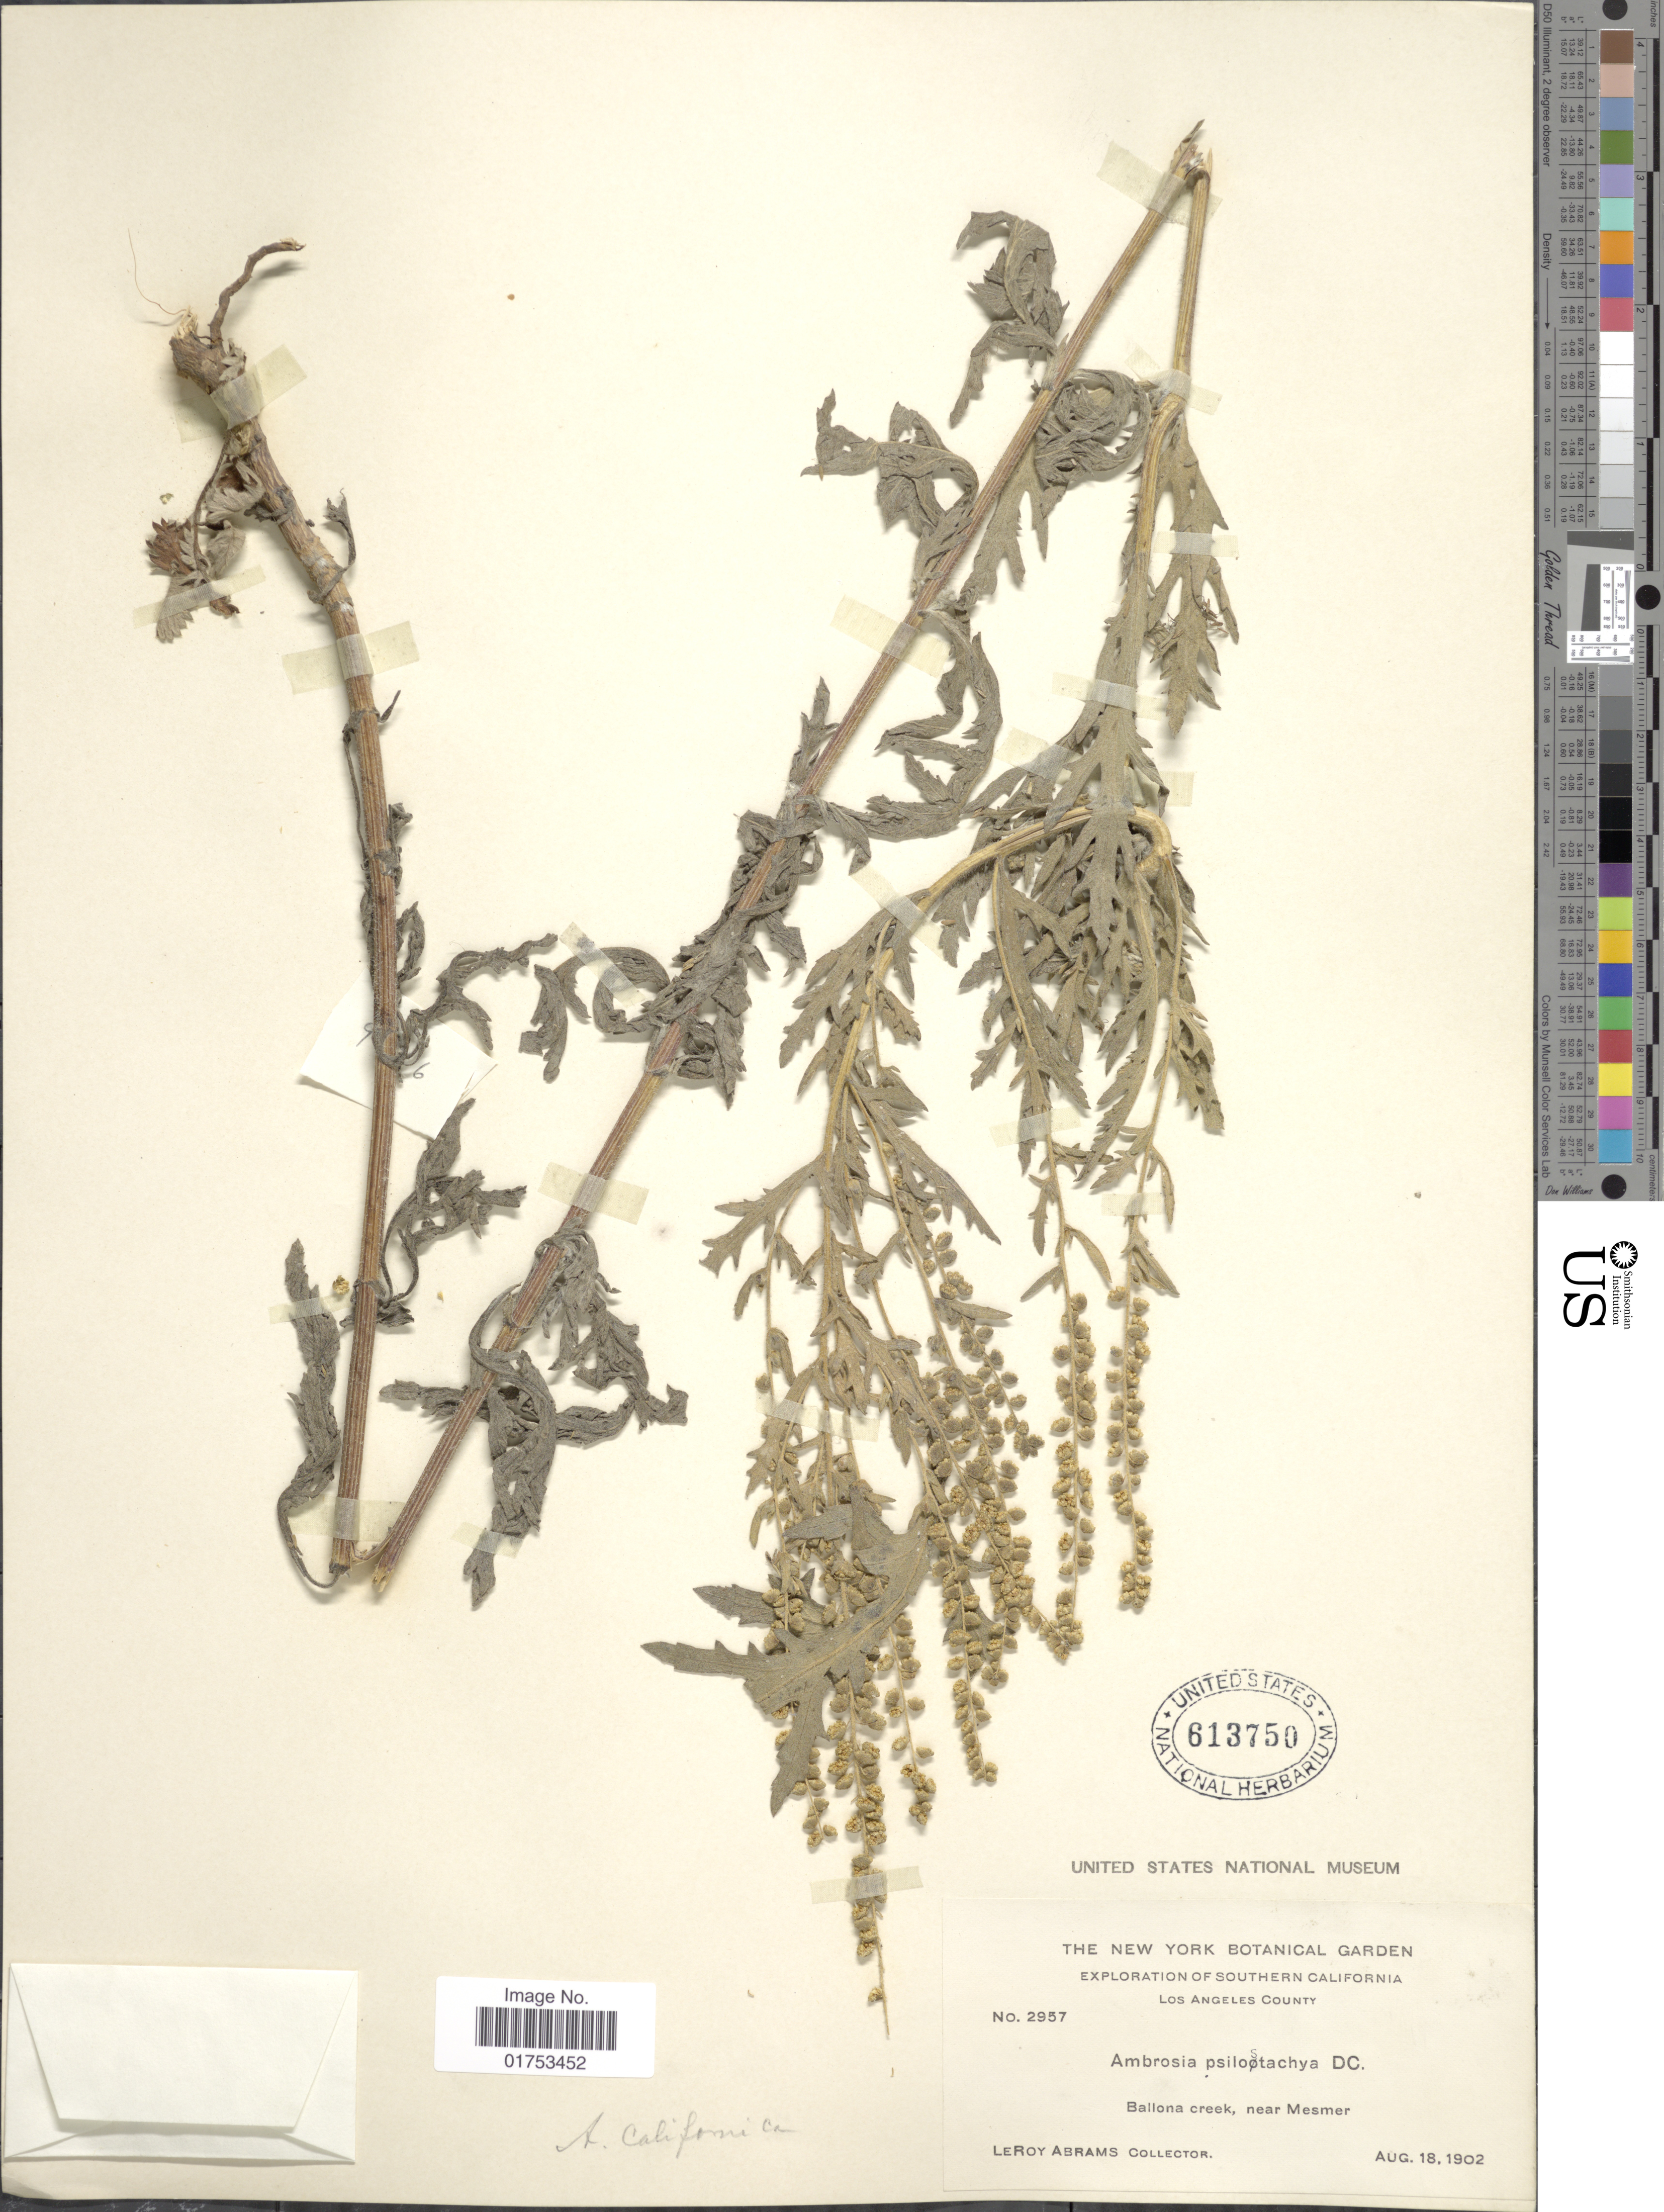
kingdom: Plantae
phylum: Tracheophyta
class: Magnoliopsida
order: Asterales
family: Asteraceae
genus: Ambrosia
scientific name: Ambrosia californica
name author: Rydb.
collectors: L. Abrams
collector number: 2957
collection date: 1902-08-18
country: United States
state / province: California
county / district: Los Angeles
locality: Southern California, Los Angeles County, Ballona Creek, near Mesmer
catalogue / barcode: US 613750